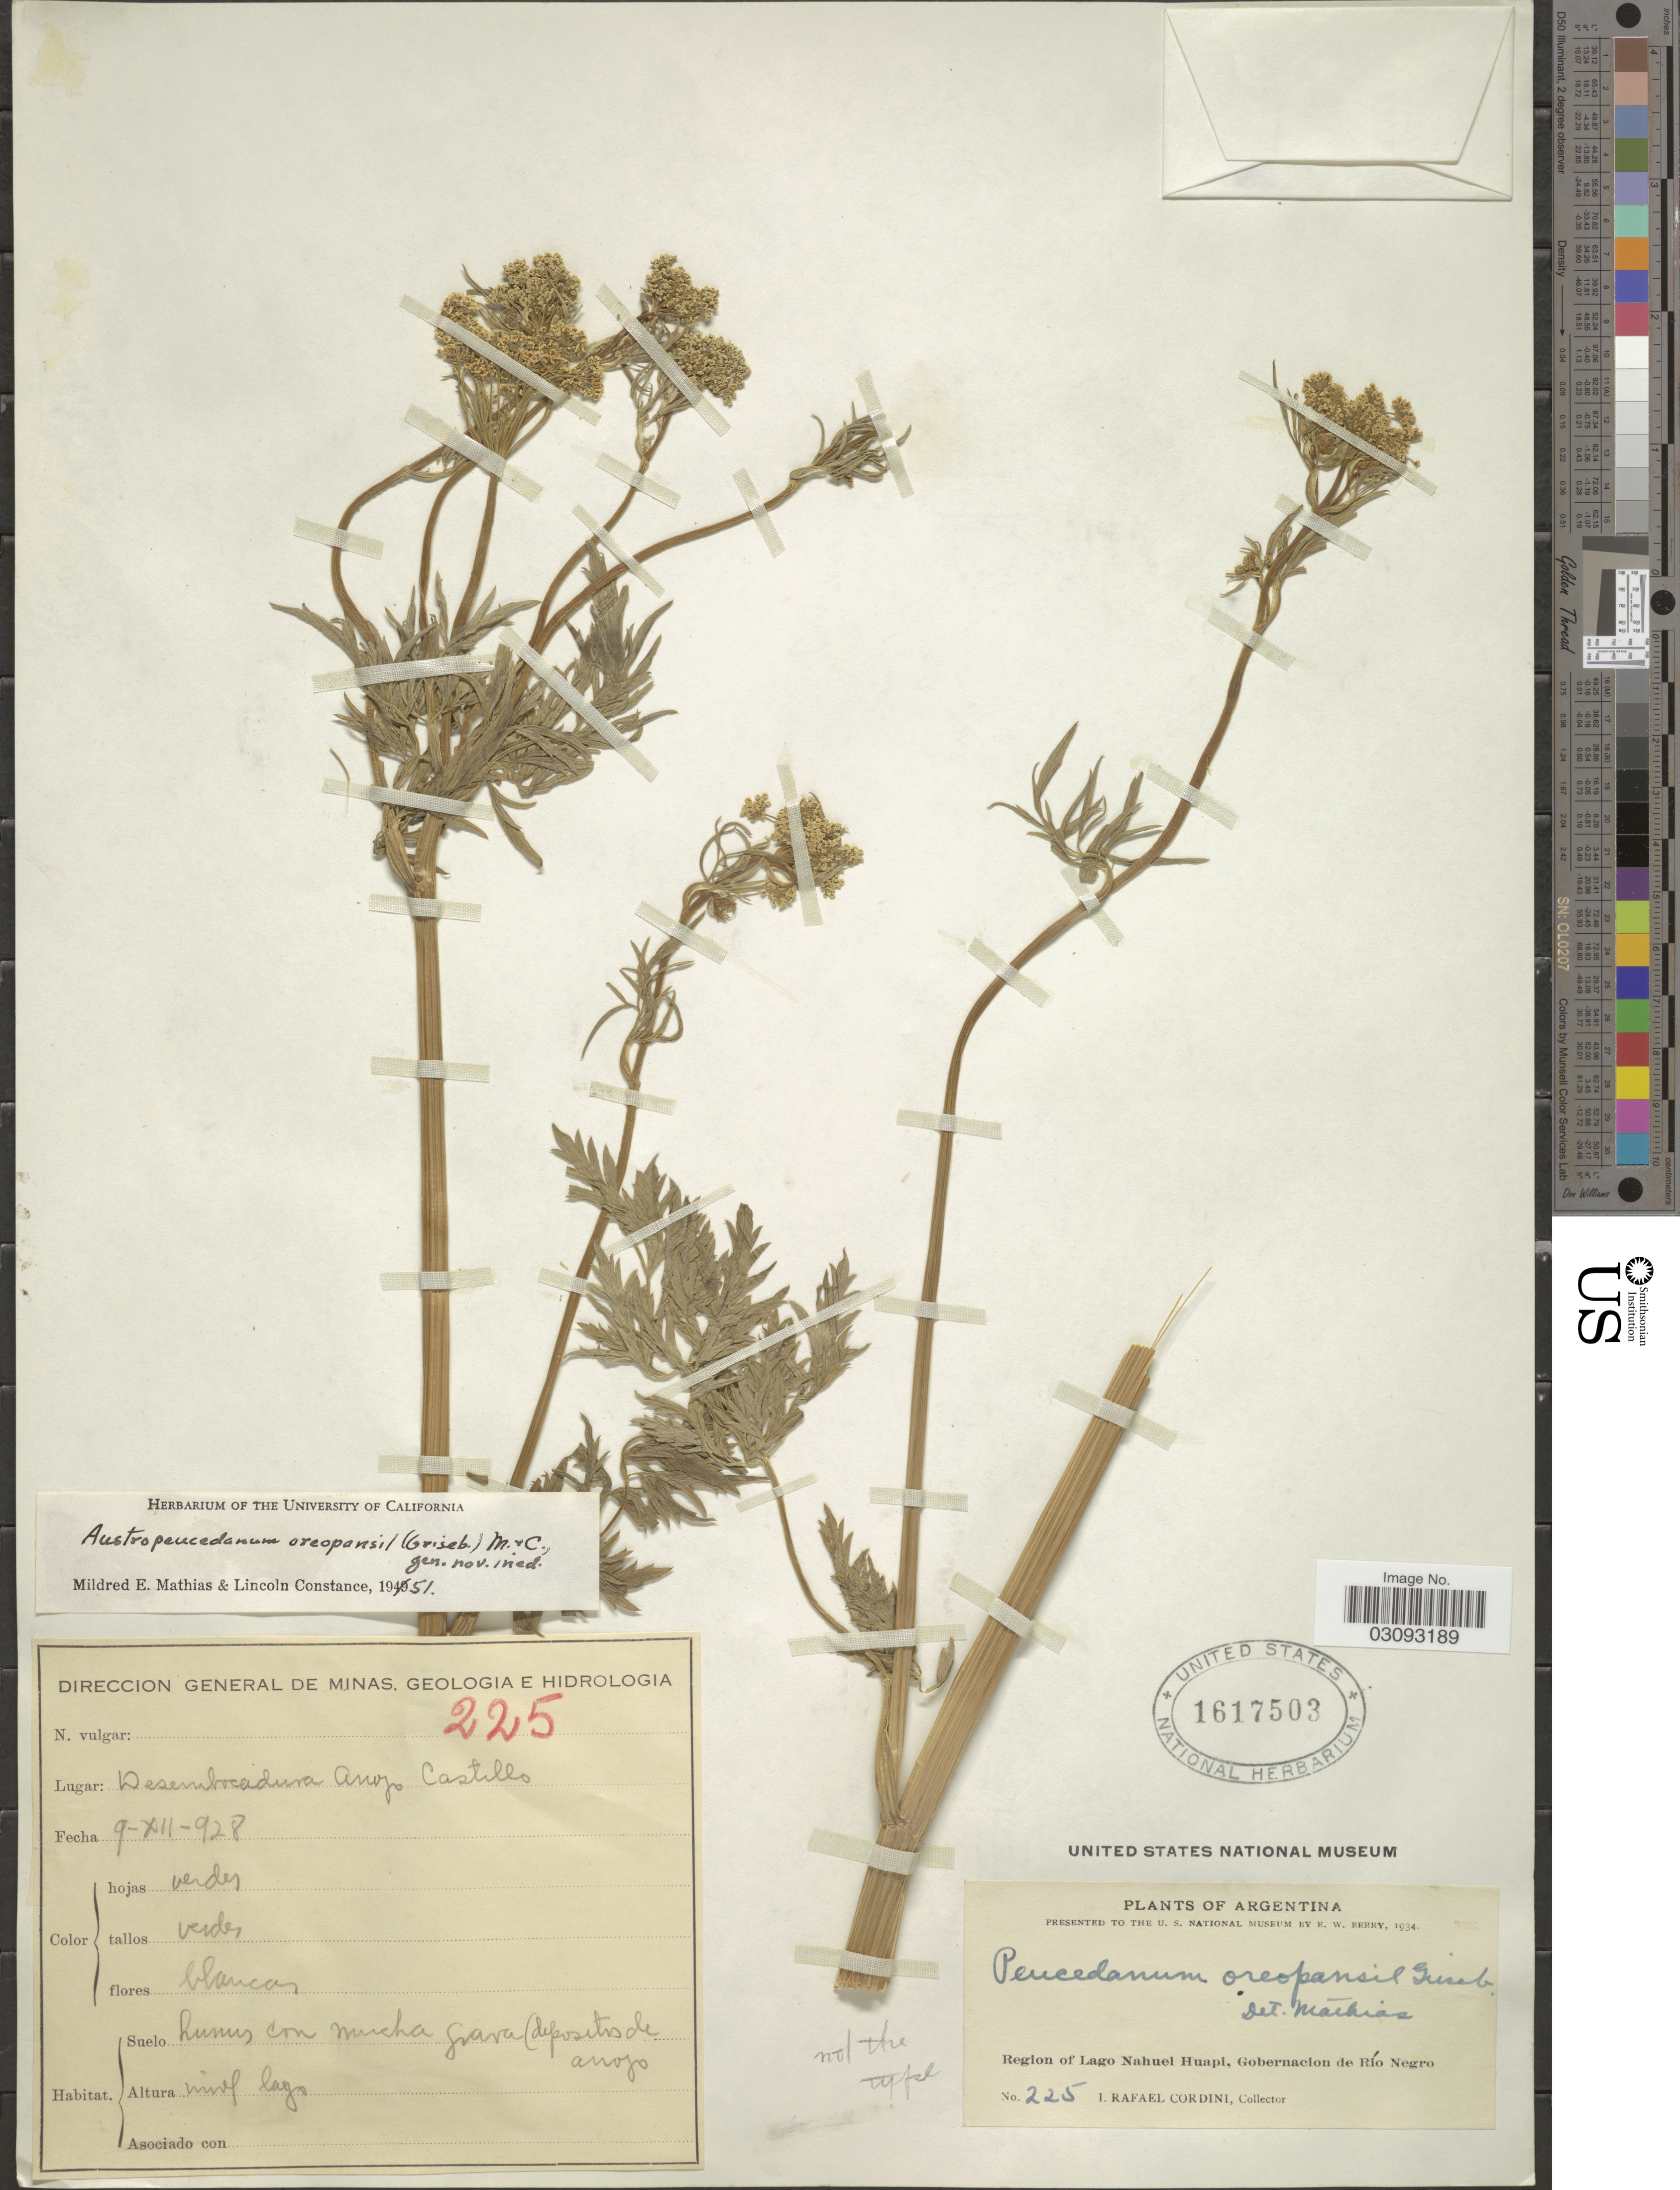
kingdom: Plantae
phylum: Tracheophyta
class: Magnoliopsida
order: Apiales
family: Apiaceae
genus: Austropeucedanum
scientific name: Austropeucedanum oreopansil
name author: (Griseb.) Mathias & Constance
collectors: I. Cordini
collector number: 225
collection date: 1928-12-09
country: Argentina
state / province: Rio Negro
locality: Region of Lago Nahuel Huapi, Gobernacion de Río Negro. Desembocadura Arroyo Castillo.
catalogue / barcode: US 1617503